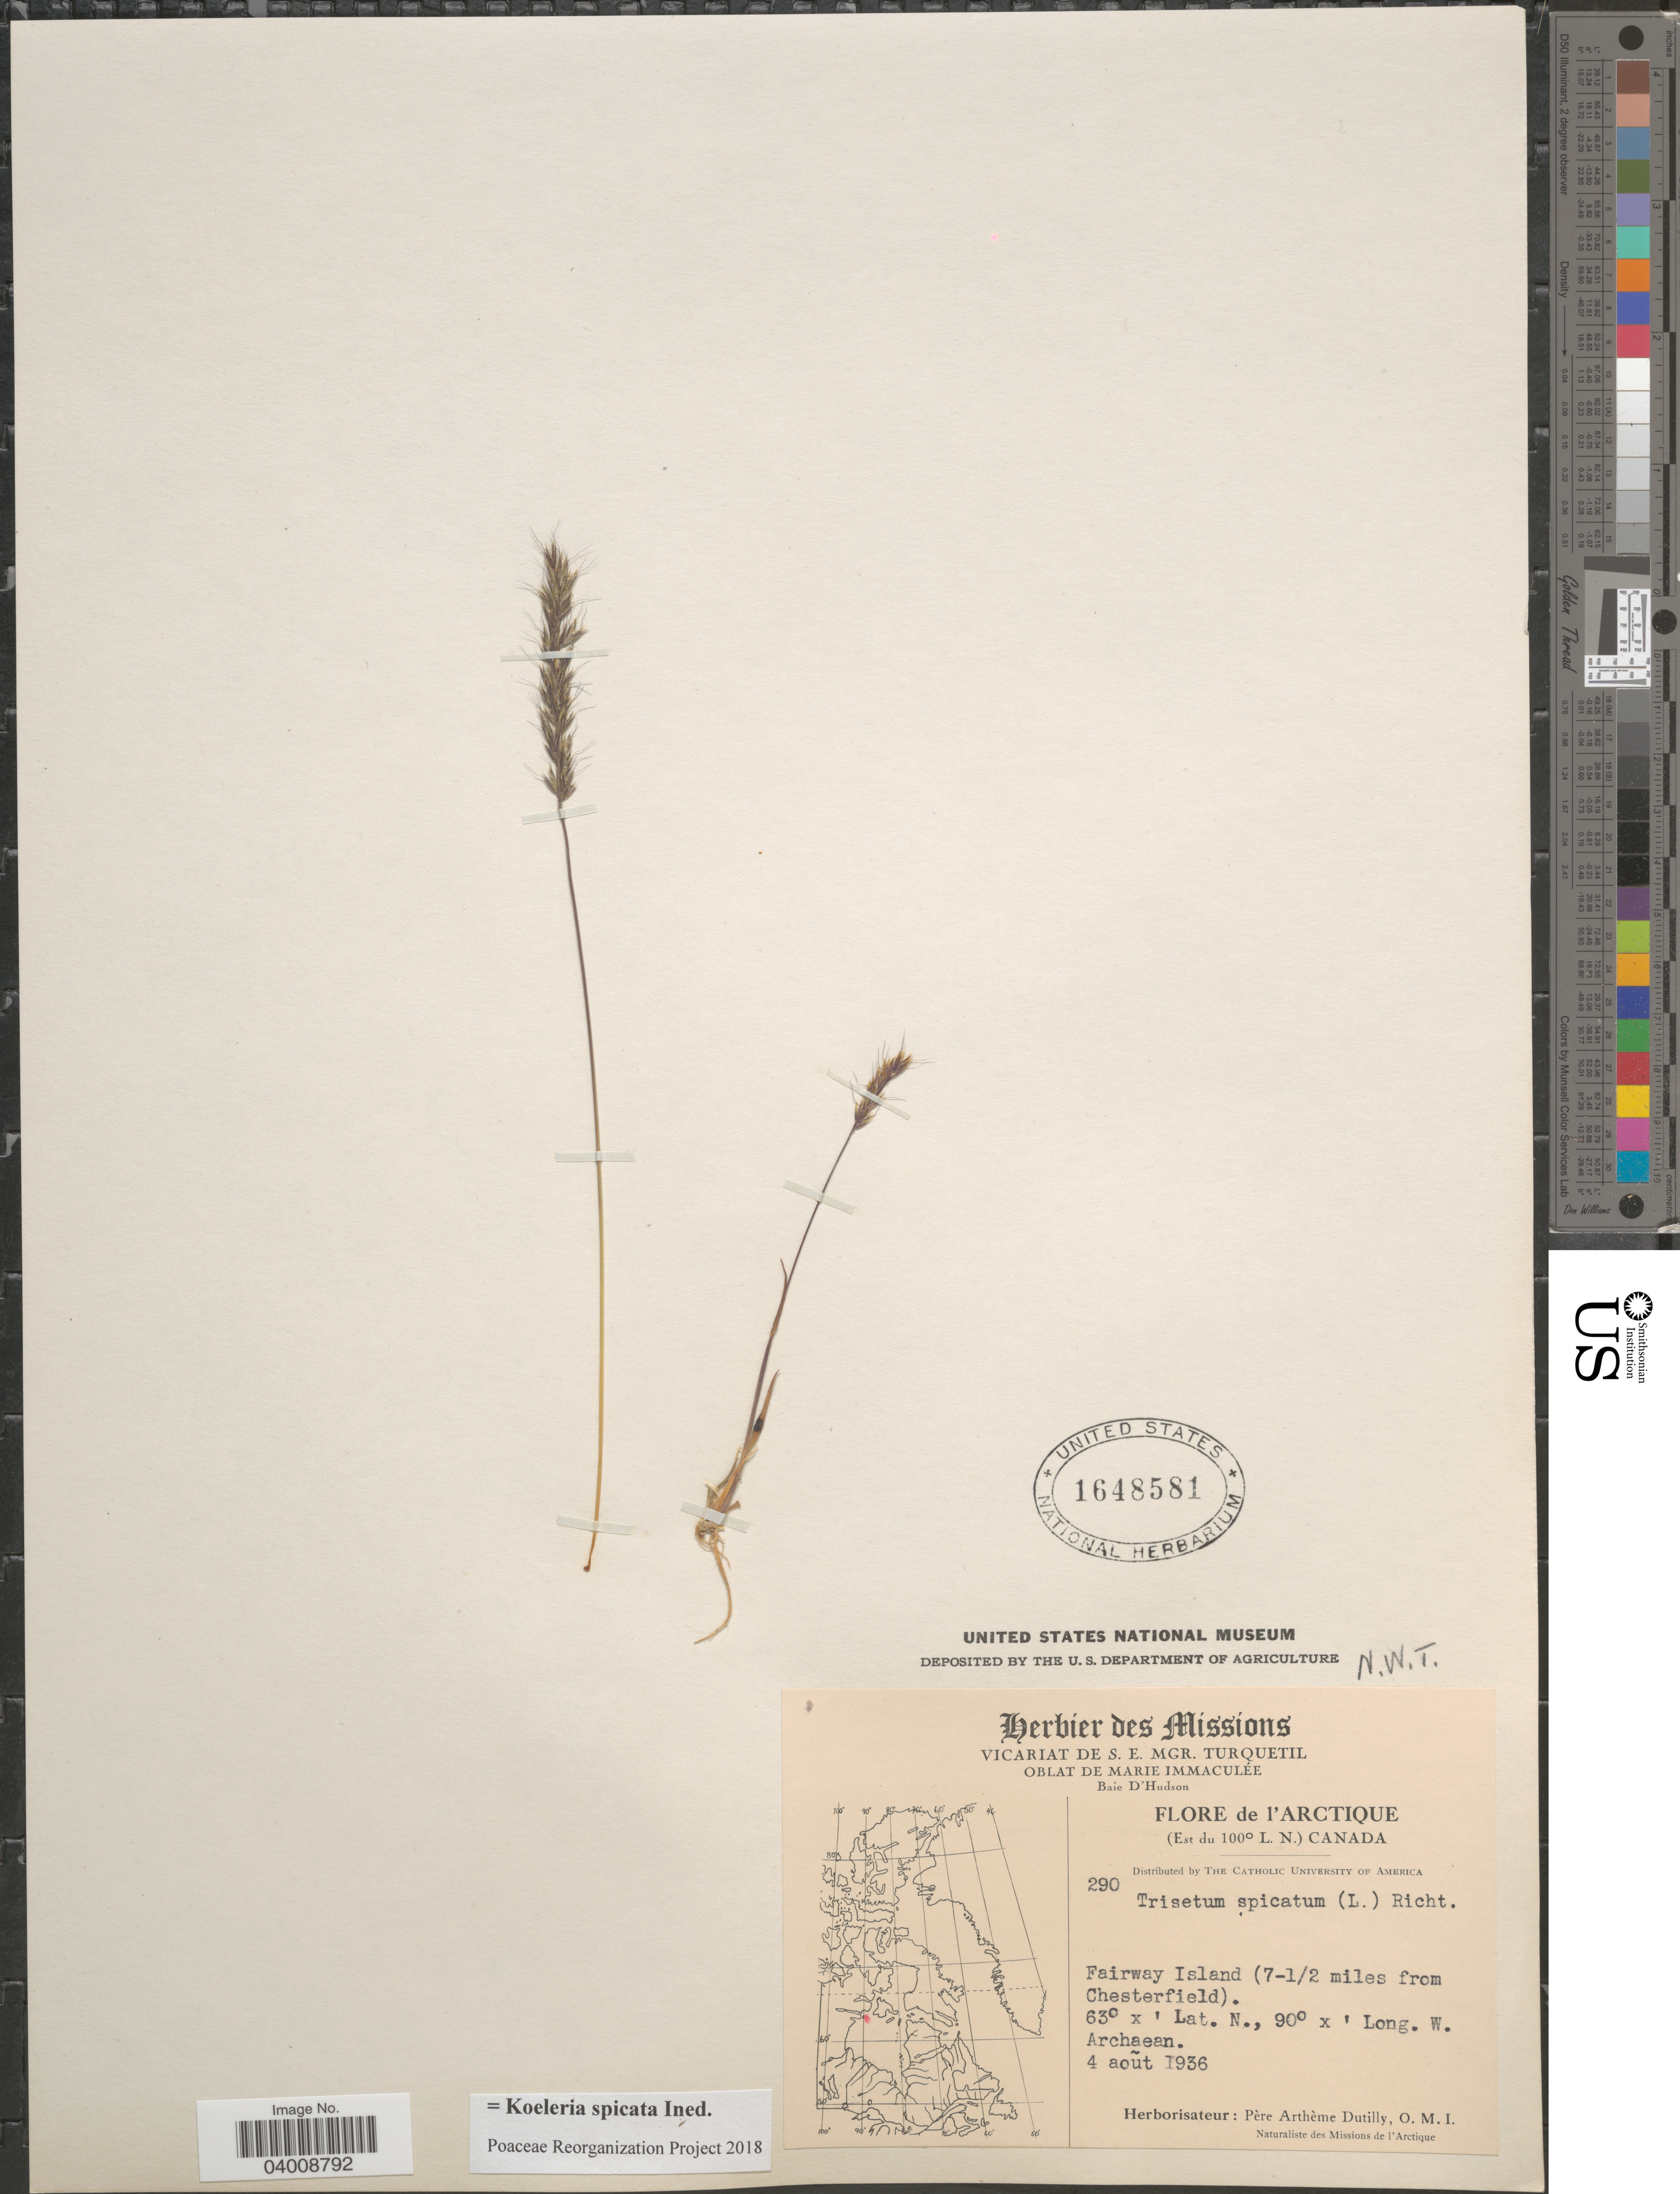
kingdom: Plantae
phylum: Tracheophyta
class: Liliopsida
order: Poales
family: Poaceae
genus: Koeleria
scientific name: Koeleria spicata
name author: (L.) Barberá et al.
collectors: ex Herb. Pêre Arthême Dutilly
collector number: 290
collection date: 1936-08-04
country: Canada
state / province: Northwest Territories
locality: L'Arctique. (Est du 100° L. N.). Fairway Island (7-1/2 miles from Chesterfield).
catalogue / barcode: US 1648581